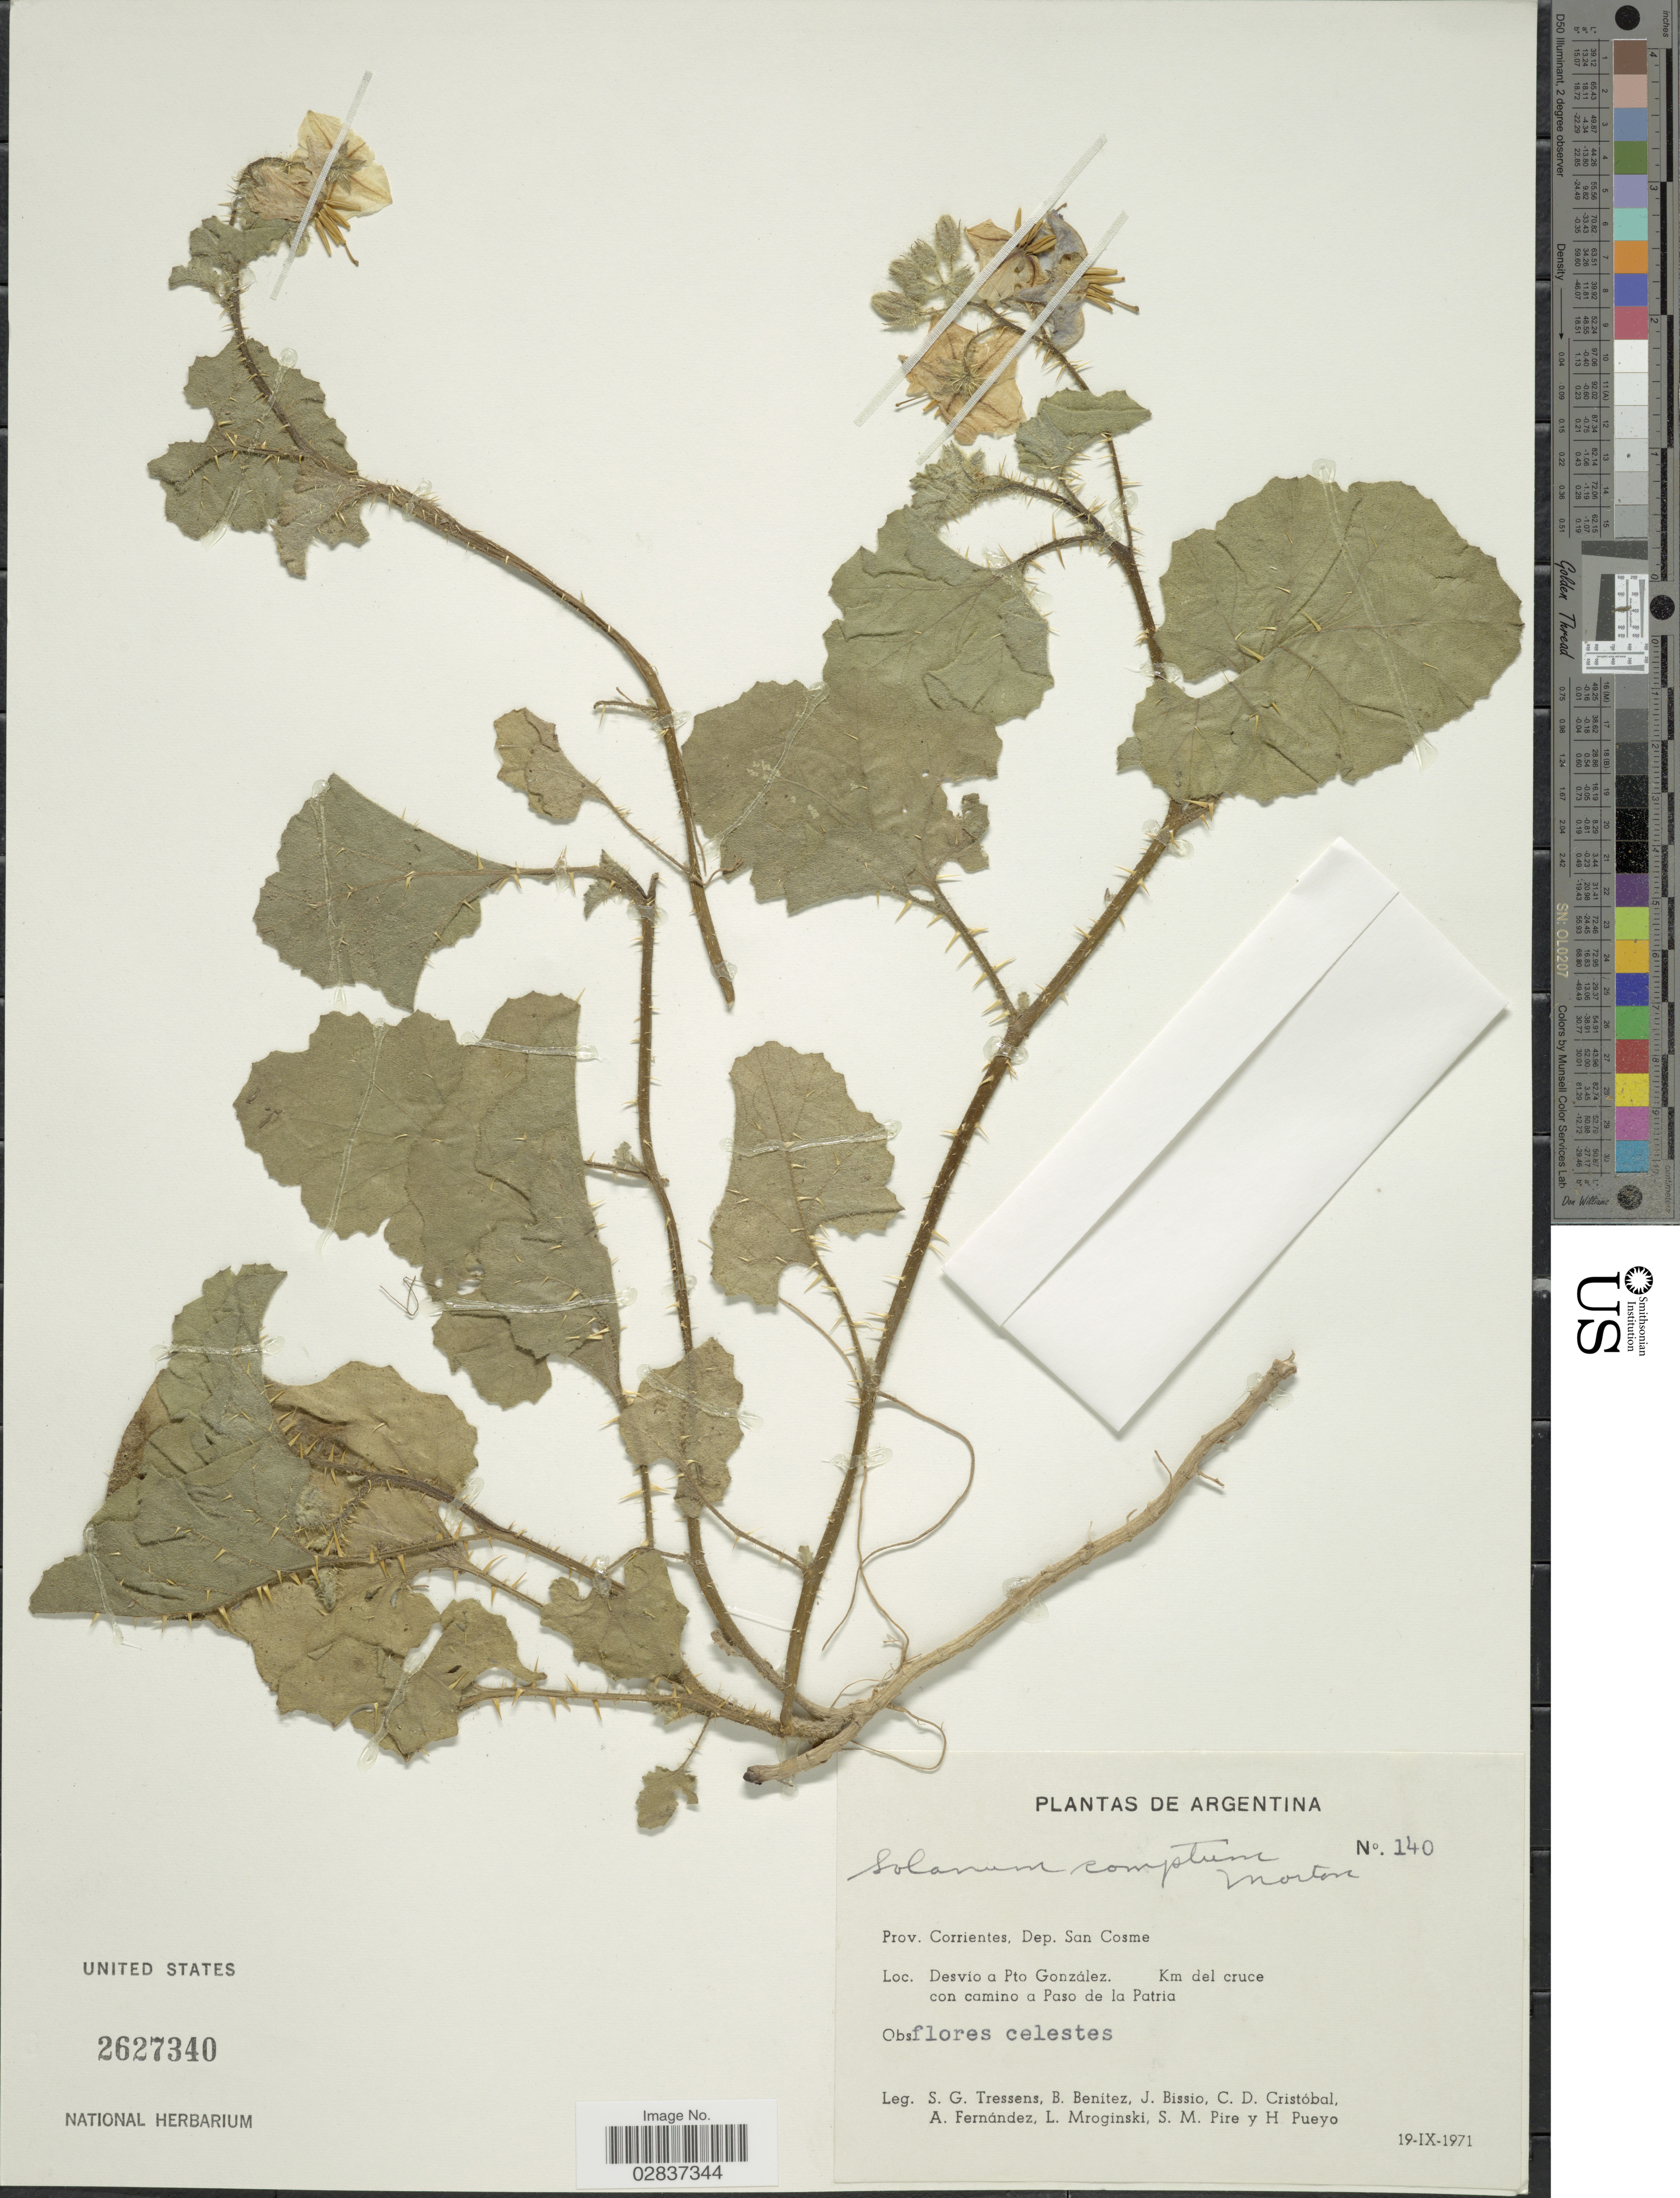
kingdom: Plantae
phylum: Tracheophyta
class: Magnoliopsida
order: Solanales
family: Solanaceae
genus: Solanum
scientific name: Solanum comptum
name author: C.V. Morton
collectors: S. Tressens, B. Benítez, J. Bissio, C. Cristóbal & et al.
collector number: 140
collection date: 1971-09-19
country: Argentina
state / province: Corrientes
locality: Prov. Corrientes, Dep. San Cosme, Desvio a Pto González. Km del cruce con camino a Paso de la Patria.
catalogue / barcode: US 2627340